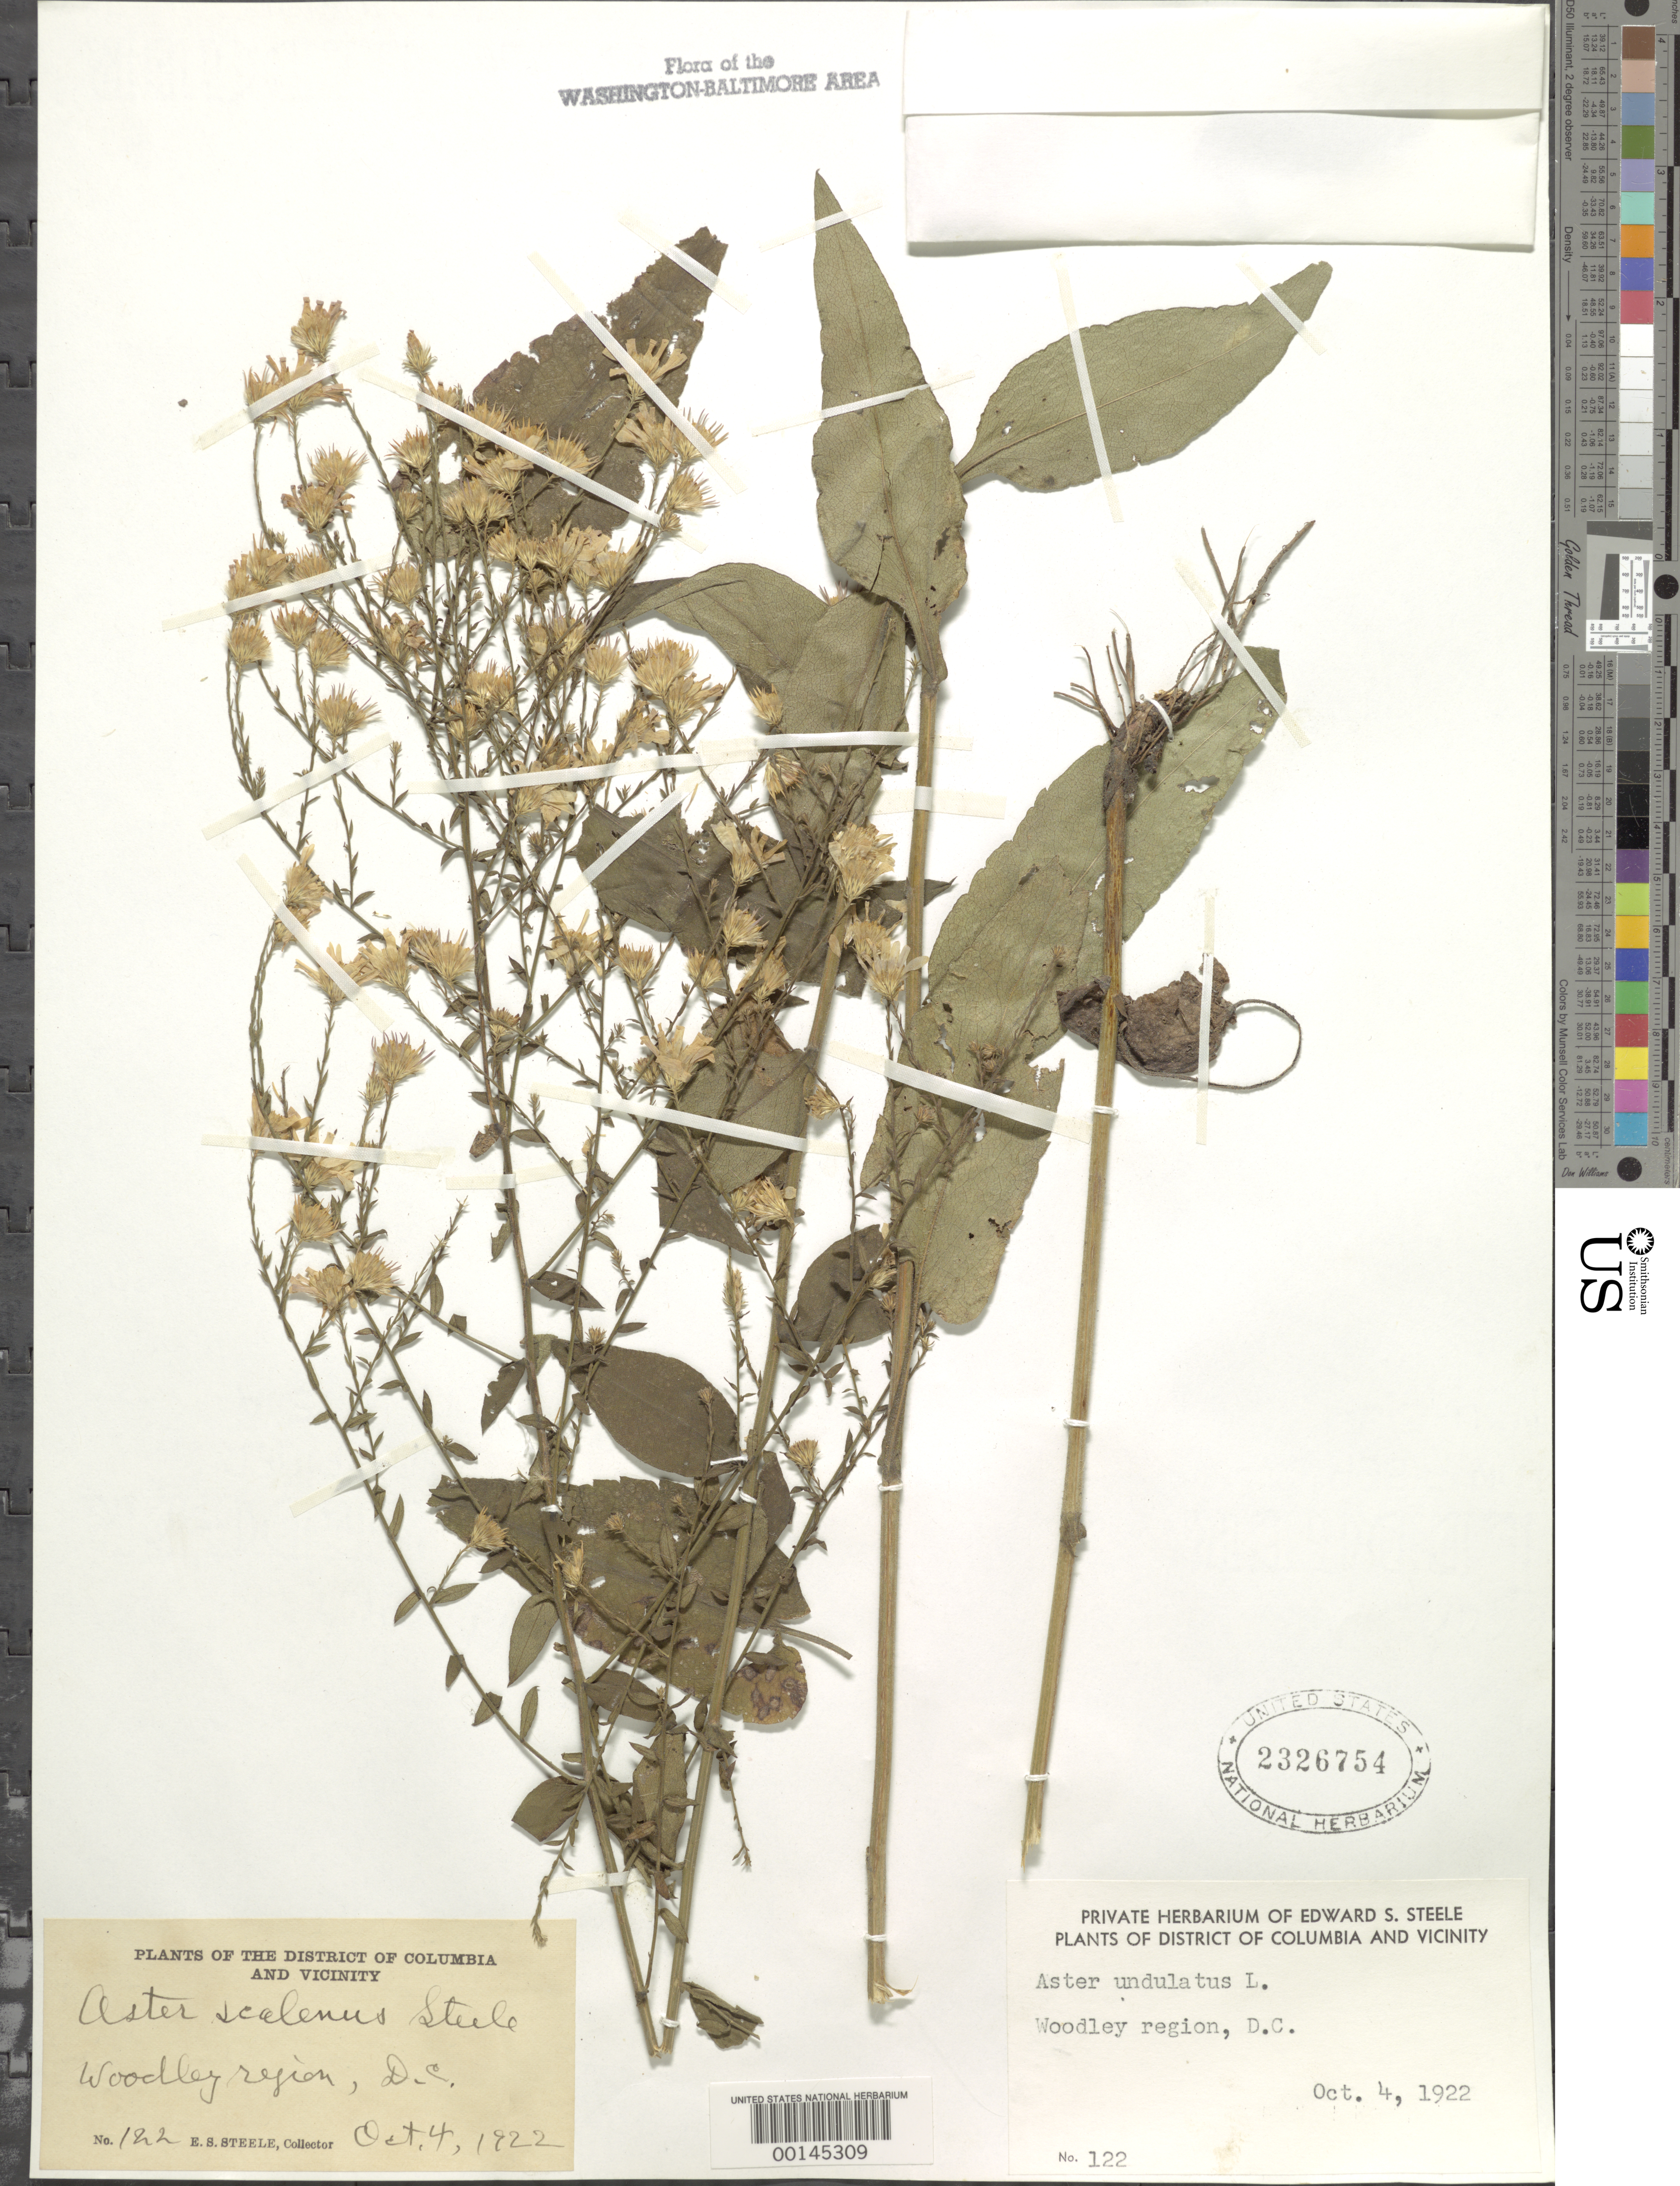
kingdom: Plantae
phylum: Tracheophyta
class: Magnoliopsida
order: Asterales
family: Asteraceae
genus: Symphyotrichum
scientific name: Symphyotrichum undulatum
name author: (L.) G.L. Nesom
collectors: E. C. Leonard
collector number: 122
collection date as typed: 04 Oct 1922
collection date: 1922-10-04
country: United States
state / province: District of Columbia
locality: Woodley Region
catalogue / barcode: US 2326754